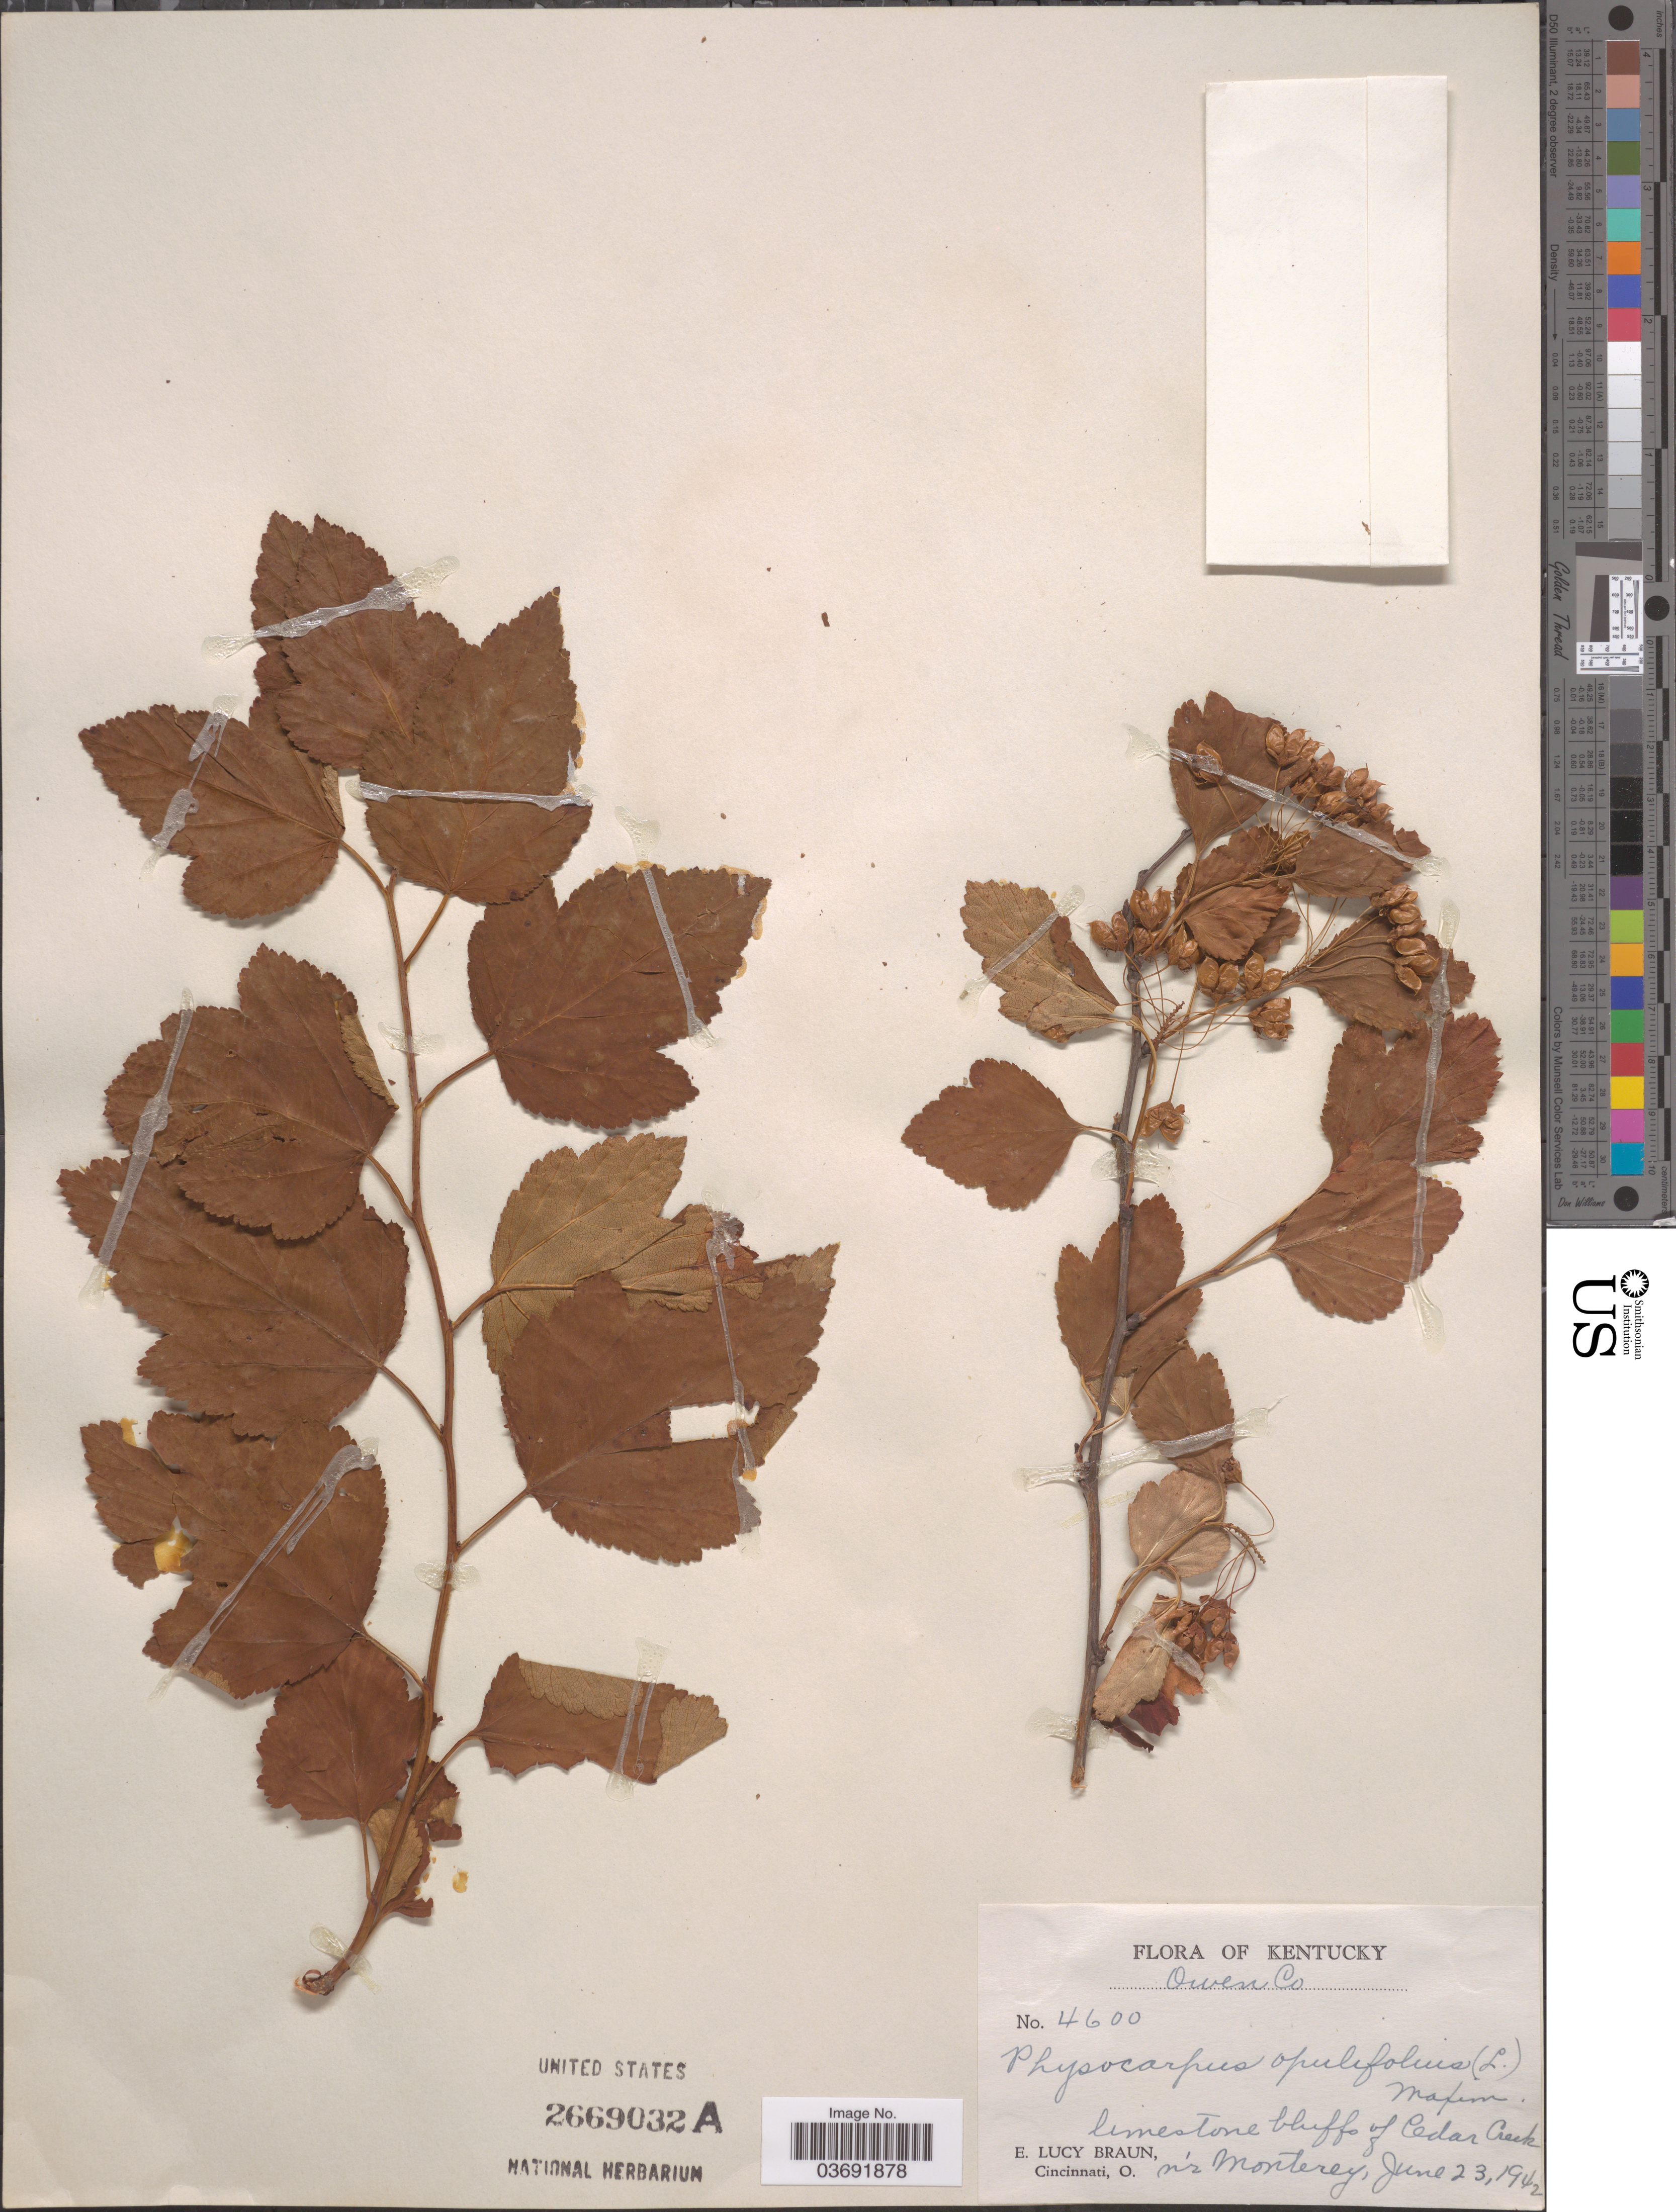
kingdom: Plantae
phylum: Tracheophyta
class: Magnoliopsida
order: Rosales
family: Rosaceae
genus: Physocarpus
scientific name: Physocarpus opulifolius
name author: (L.) Maxim.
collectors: E. L. Braun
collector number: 4600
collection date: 1942-06-23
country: United States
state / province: Kentucky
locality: Owen Co. Limestone bluffs of Cedar Creek n'r Monterey.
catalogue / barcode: US 2669032A